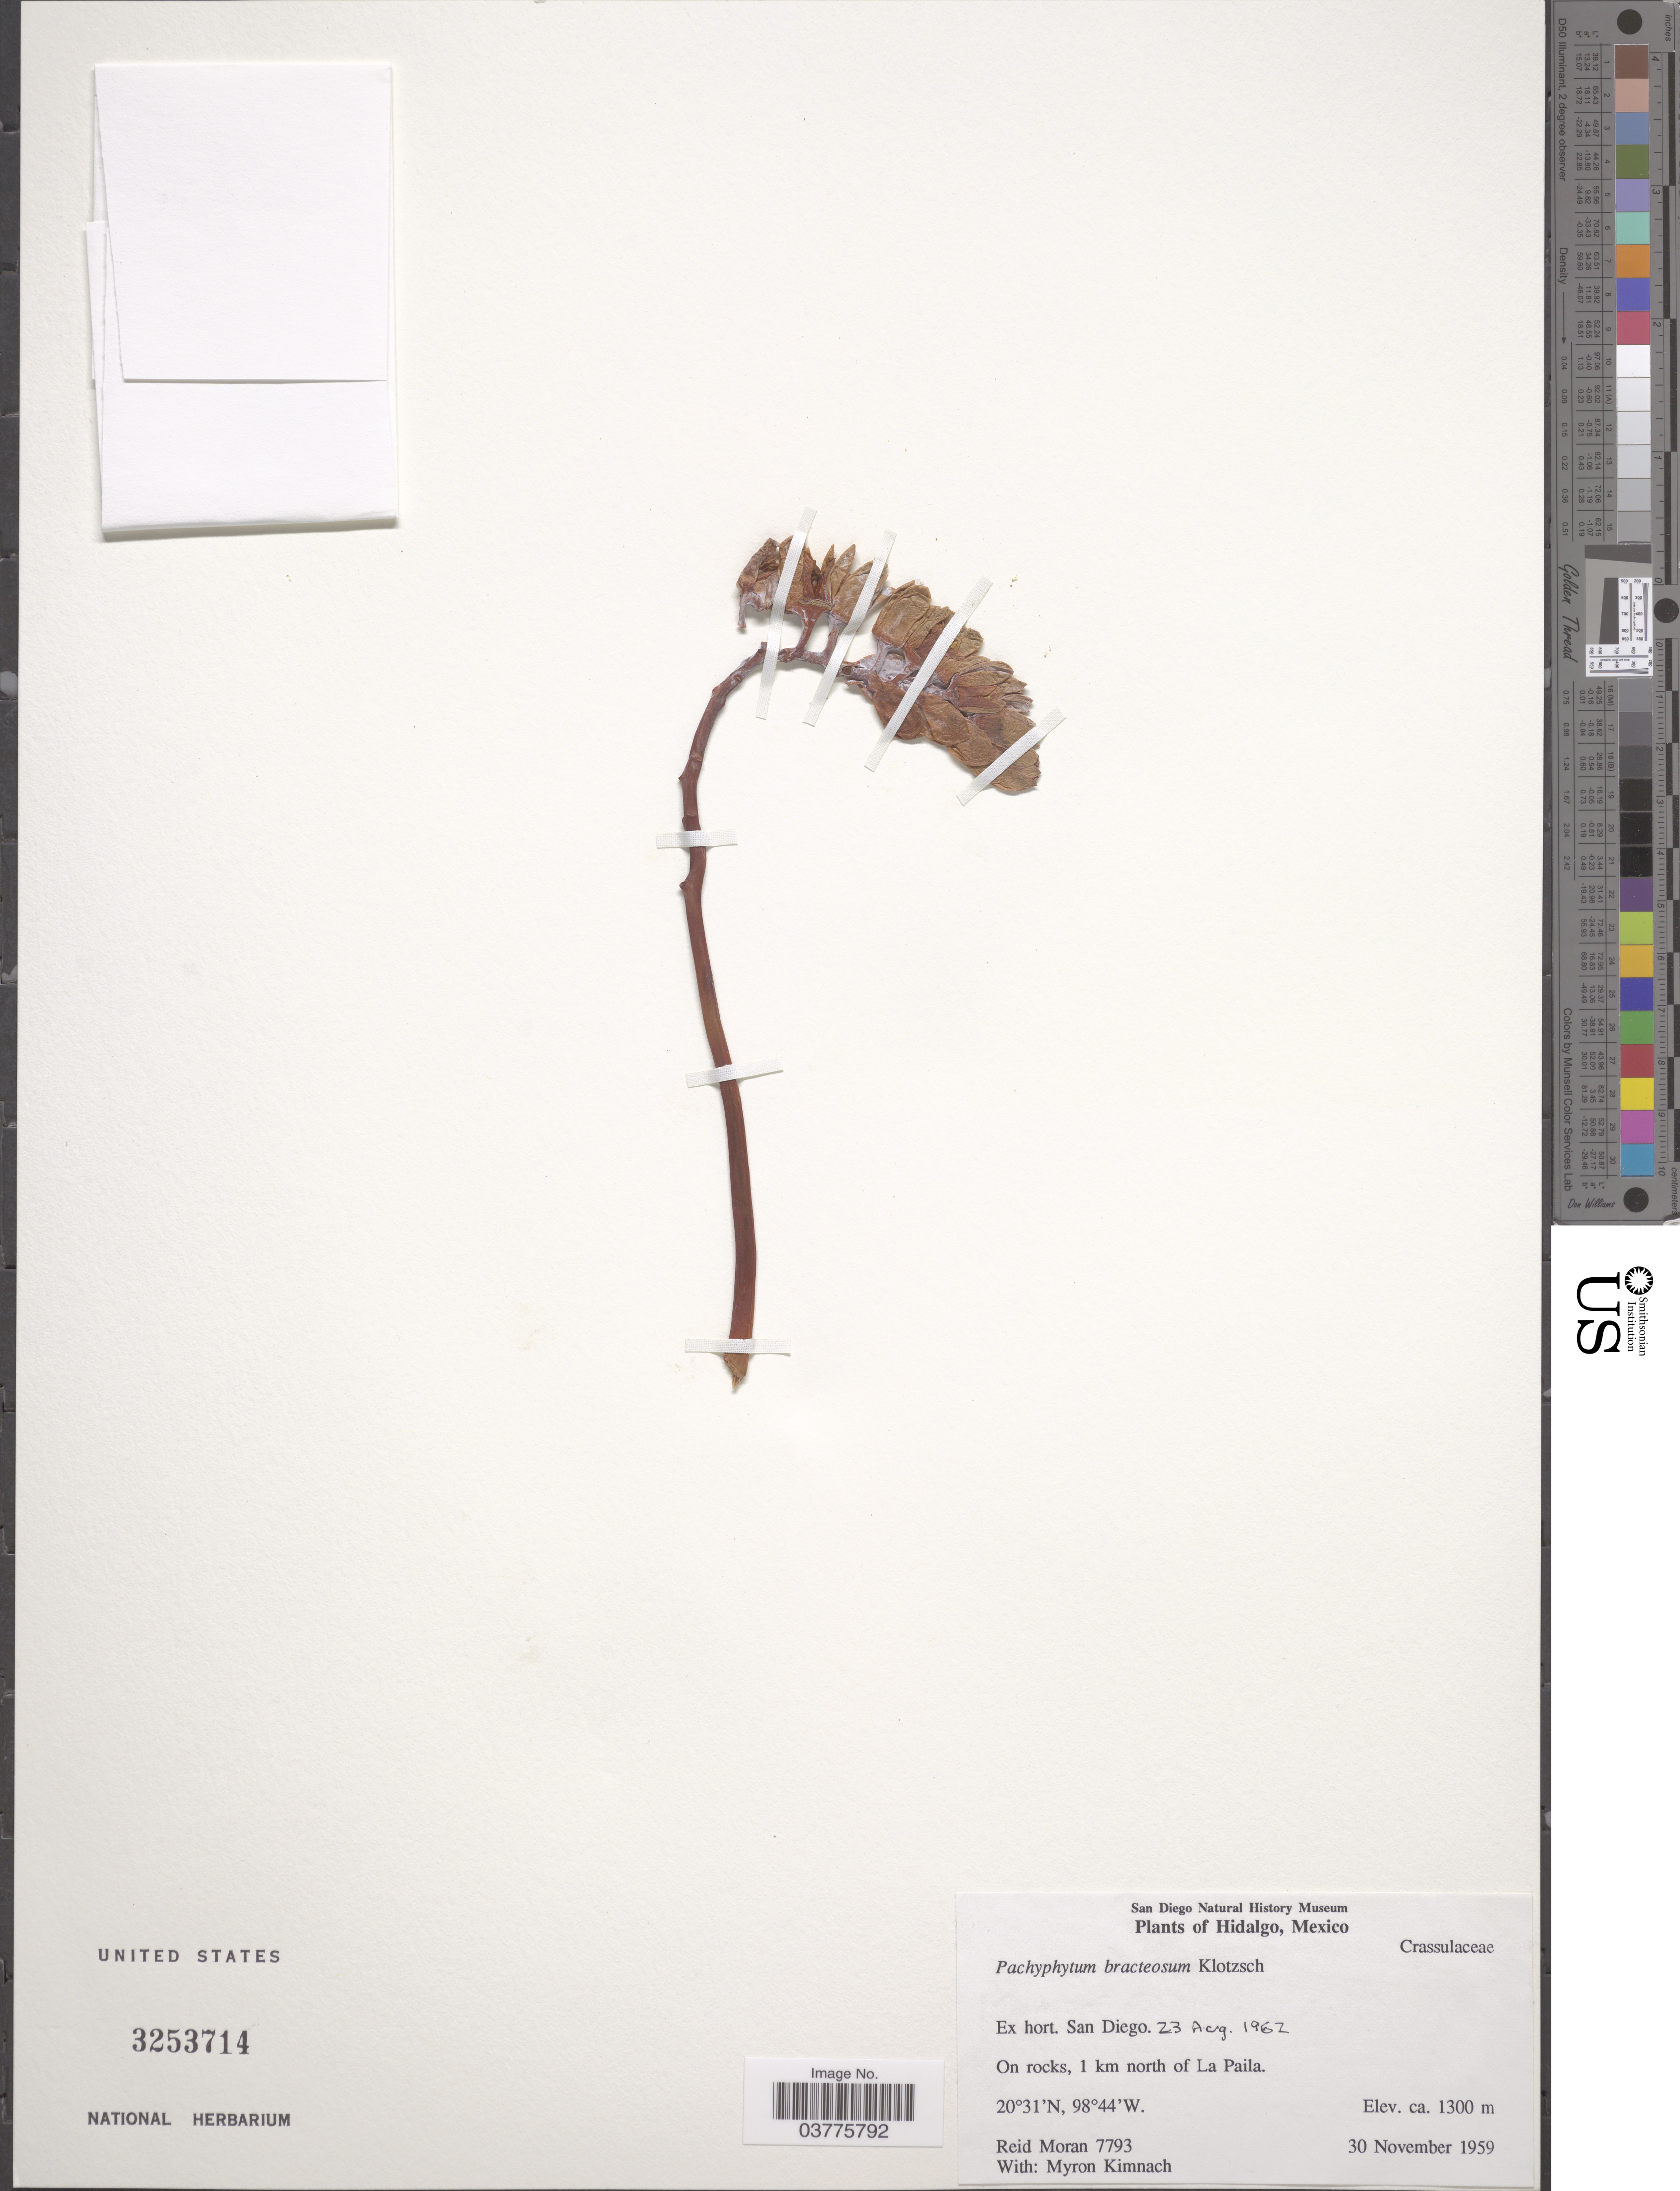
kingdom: Plantae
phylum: Tracheophyta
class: Magnoliopsida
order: Saxifragales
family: Crassulaceae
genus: Pachyphytum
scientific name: Pachyphytum bracteosum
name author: Link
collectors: R. Moran & M. W. Kimnach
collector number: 7793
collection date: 1962-08-23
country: United States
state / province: California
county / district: San Diego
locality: Ex hort. San Diego.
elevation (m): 1300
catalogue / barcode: US 3253714